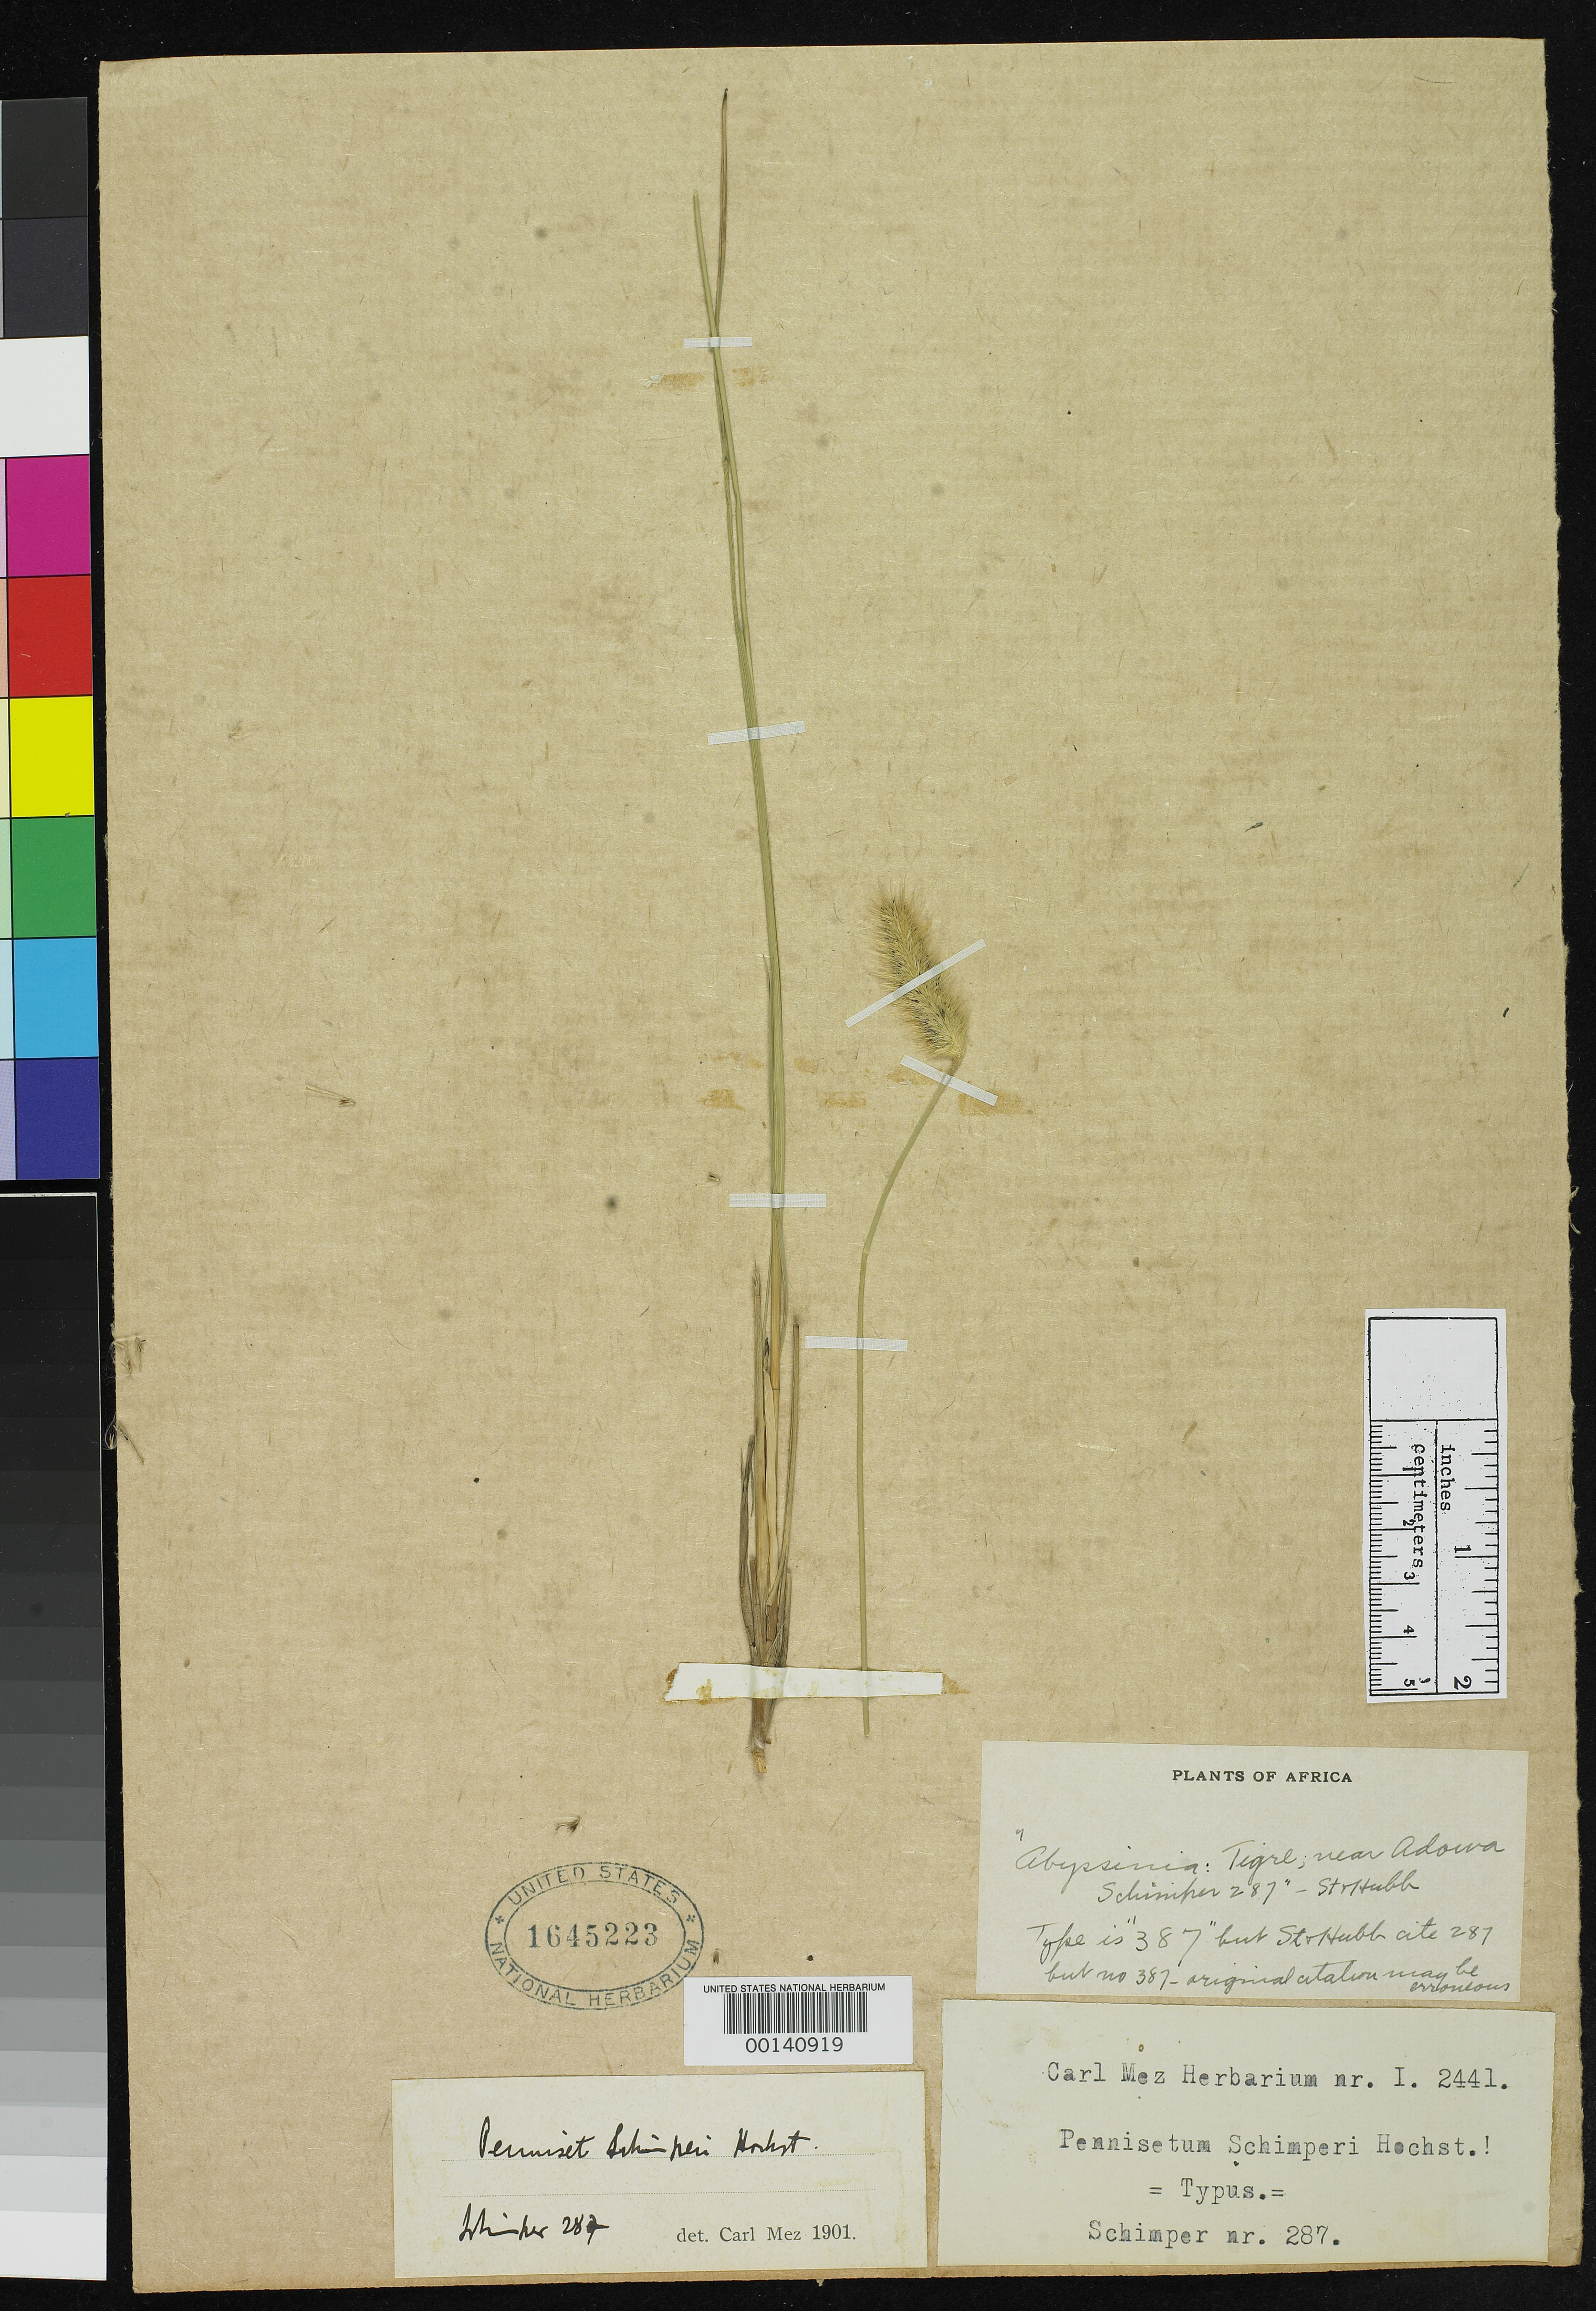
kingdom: Plantae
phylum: Tracheophyta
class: Liliopsida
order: Poales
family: Poaceae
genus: Pennisetum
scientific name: Pennisetum schimperi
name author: Steud. ex A. Rich.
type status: Isotype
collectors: G. W. Schimper & R. Quartin-Dillon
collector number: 287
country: Ethiopia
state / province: Tigray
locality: Adoua.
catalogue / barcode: US 1645223